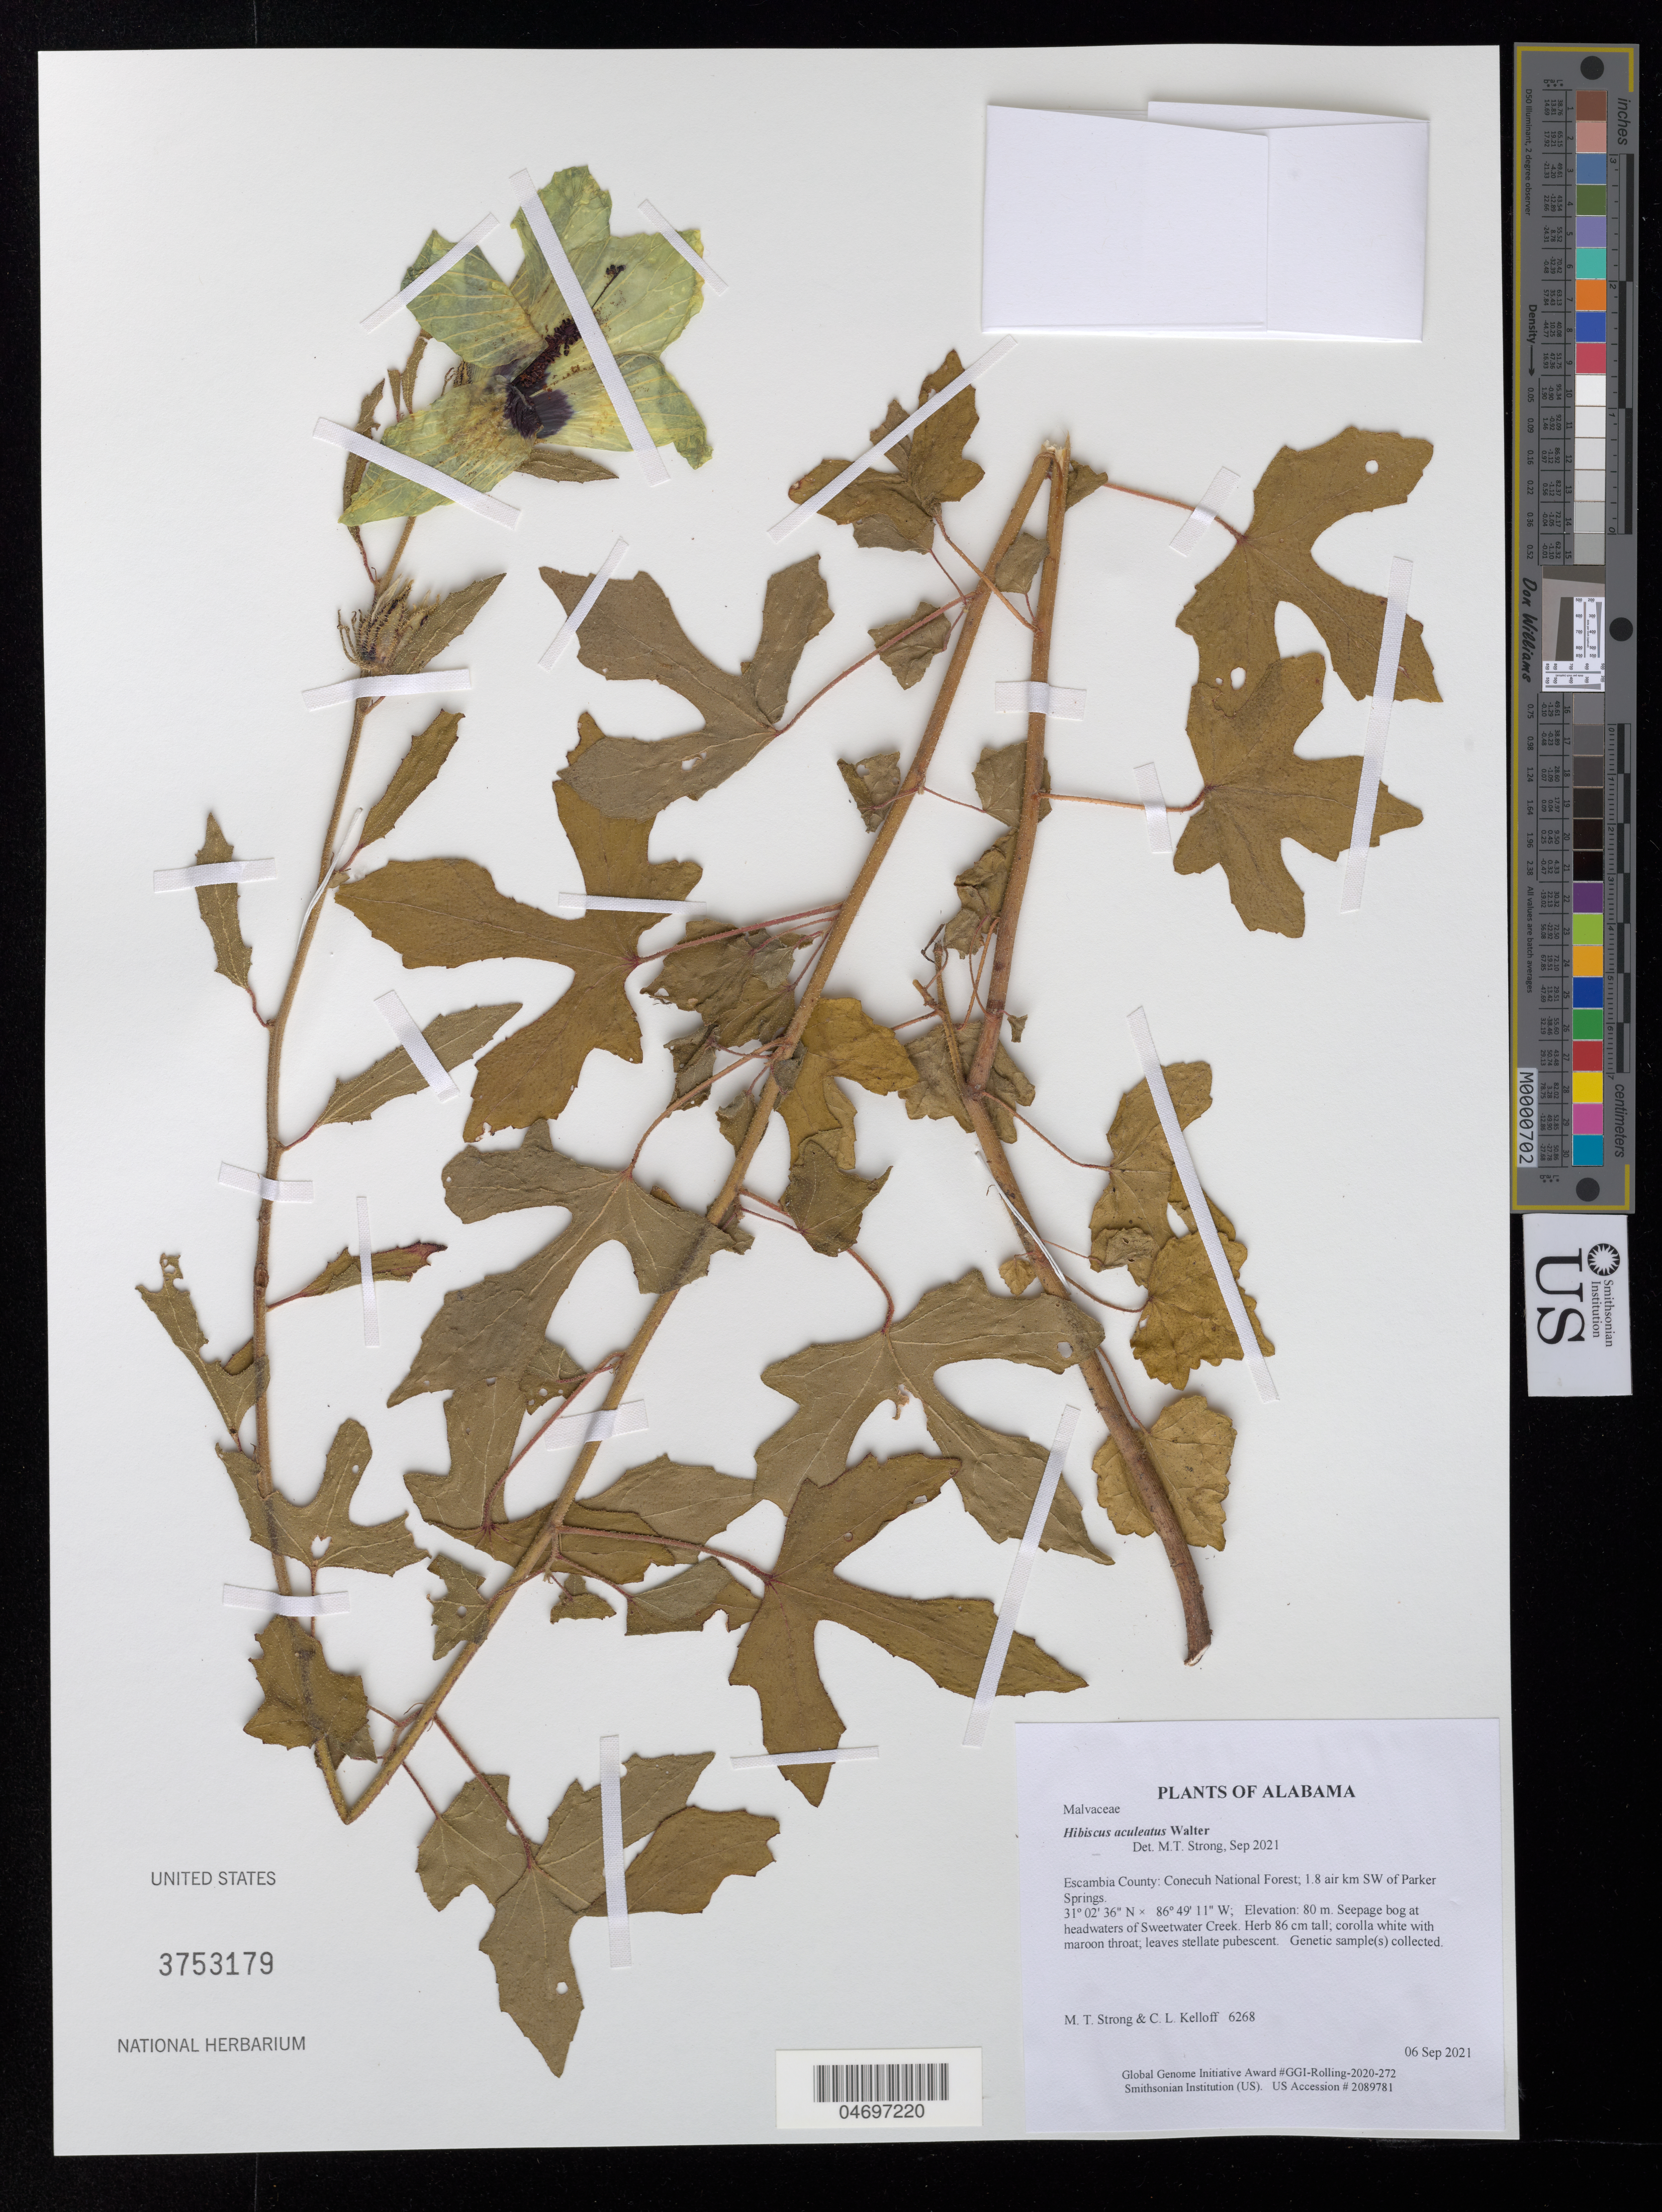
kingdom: Plantae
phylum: Tracheophyta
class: Magnoliopsida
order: Malvales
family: Malvaceae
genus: Hibiscus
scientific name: Hibiscus aculeatus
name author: Walter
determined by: Strong, Mark T.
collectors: M. T. Strong & C. L. Kelloff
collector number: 6268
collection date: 2021-09-06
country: United States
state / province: Alabama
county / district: Escambia County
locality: Conecuh National Forest; 1.8 air km SW of Parker Springs.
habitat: Seepage bog at headwaters of Sweetwater Creek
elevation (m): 80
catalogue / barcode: US 3753179